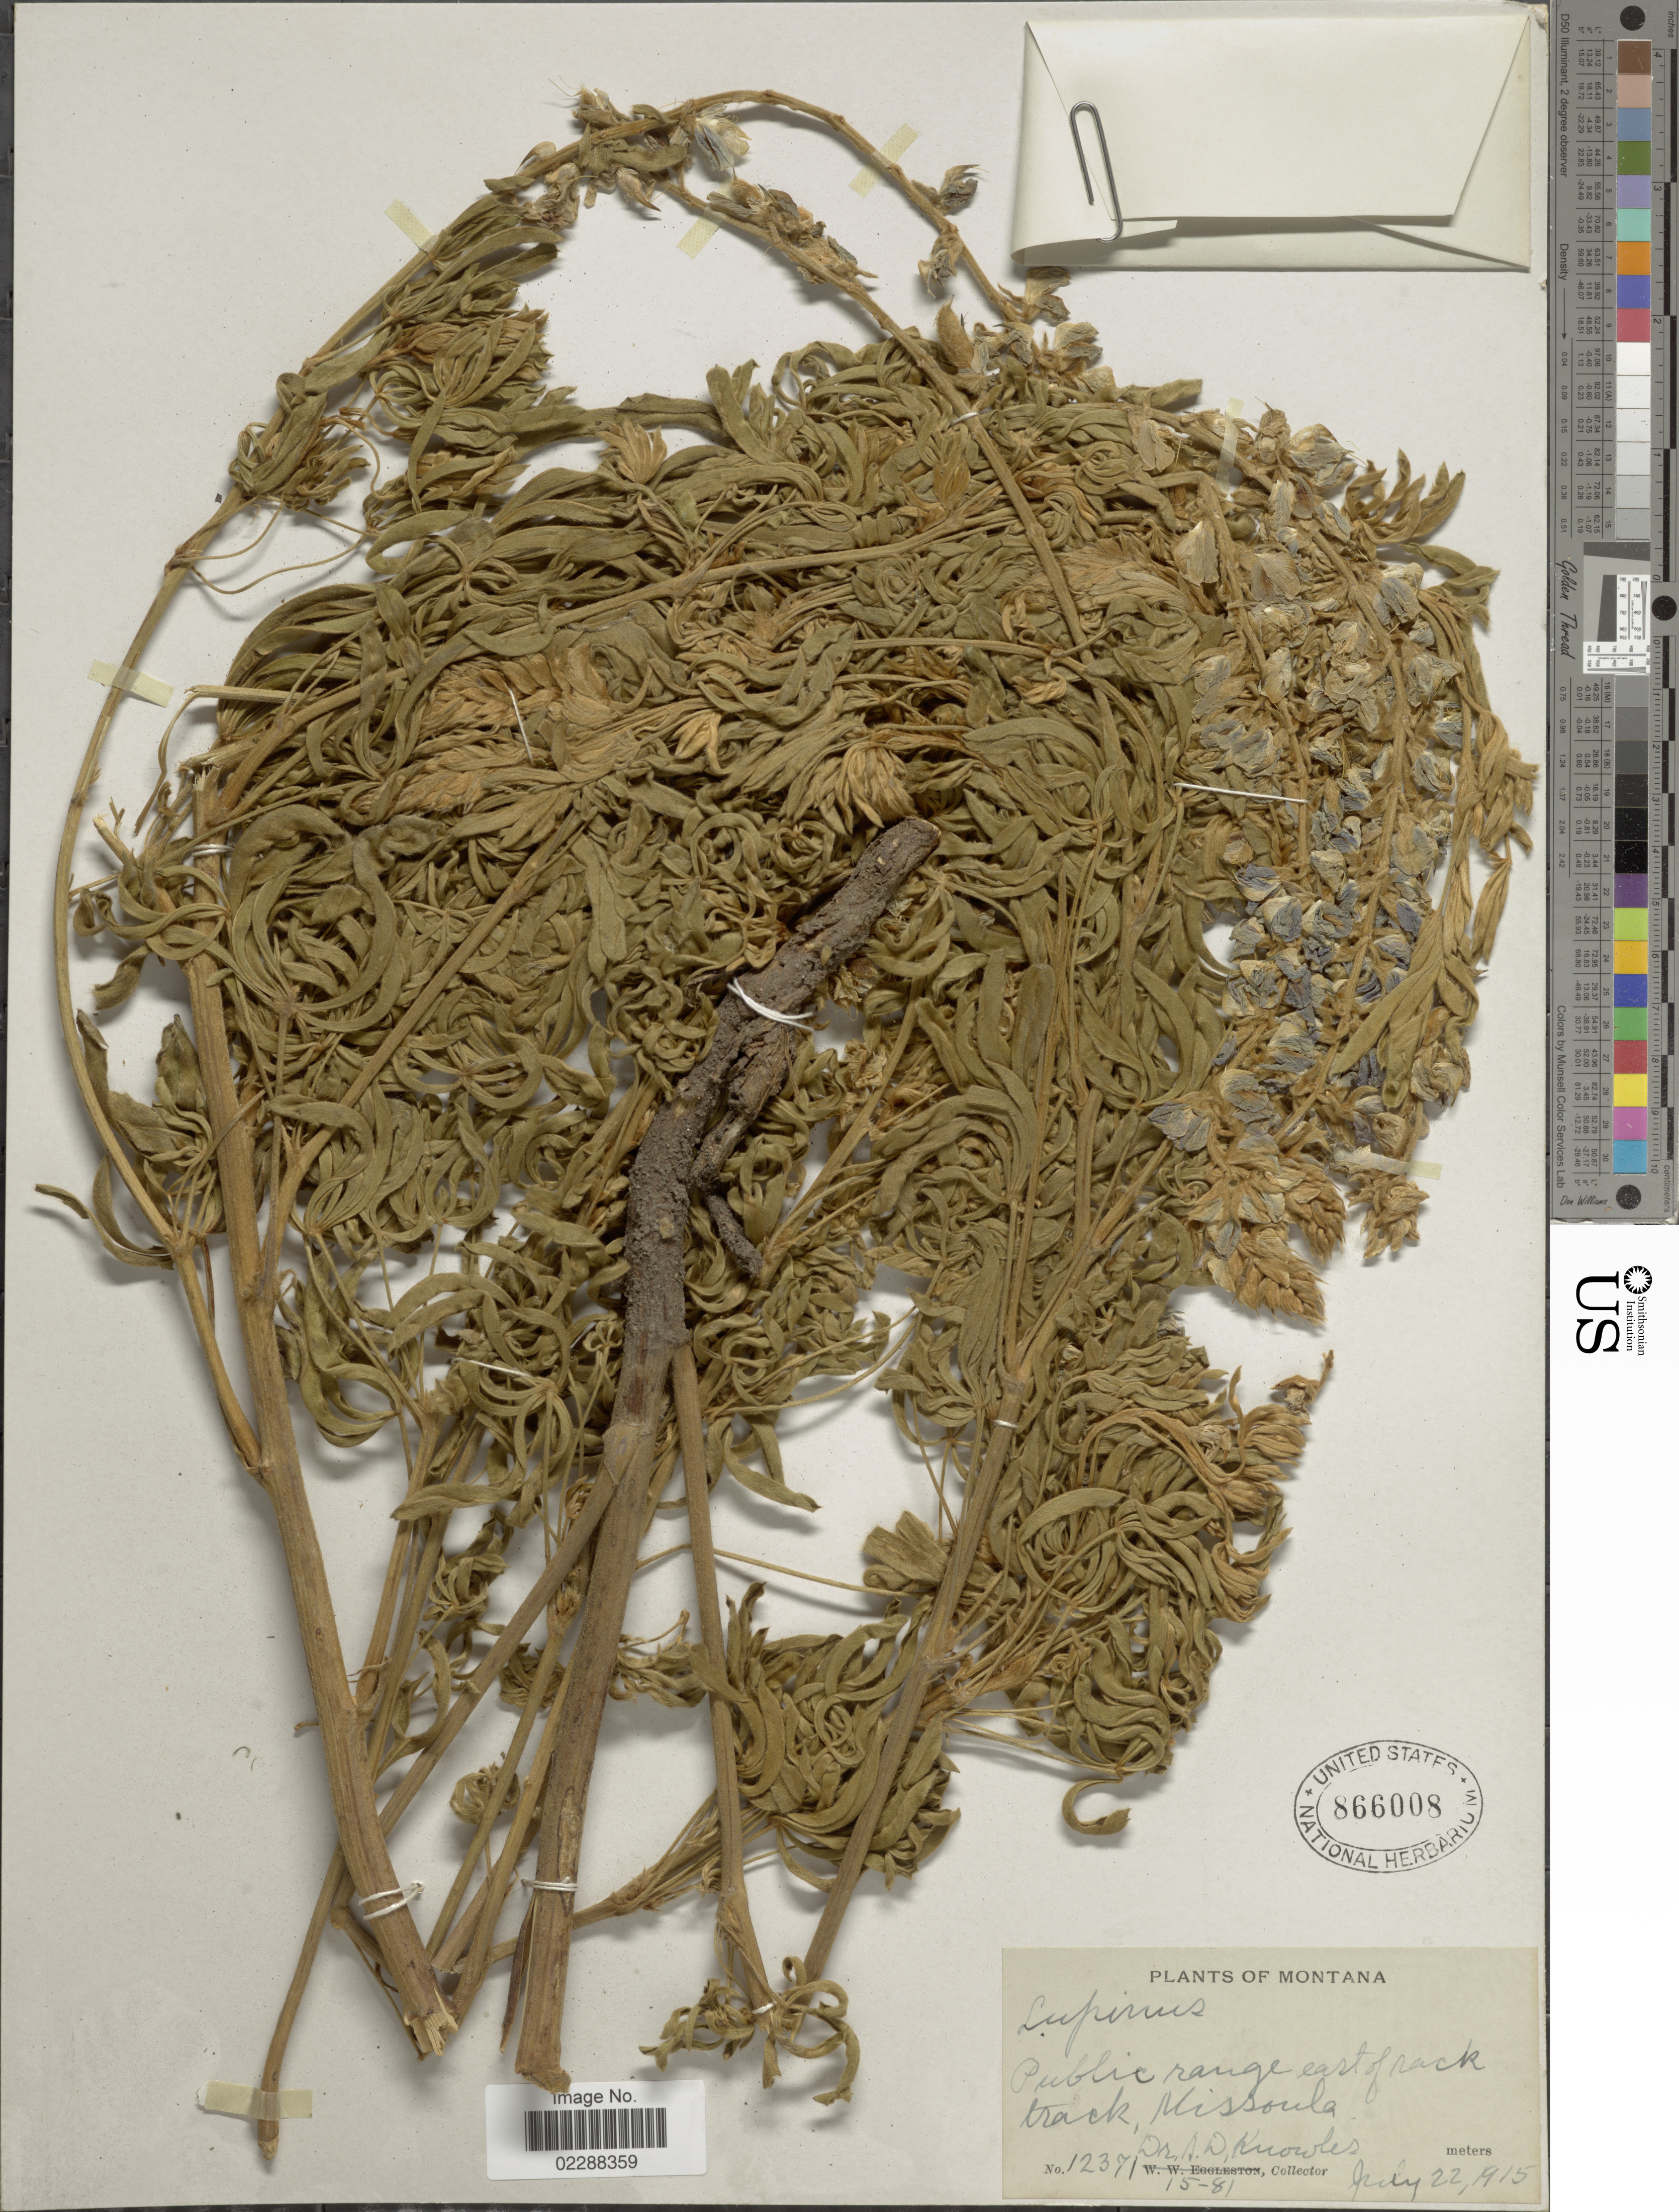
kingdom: Plantae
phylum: Tracheophyta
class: Magnoliopsida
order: Fabales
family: Fabaceae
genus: Lupinus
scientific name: Lupinus sp.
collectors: A. Knowles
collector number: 12371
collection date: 1915-07-22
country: United States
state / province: Montana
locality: Public range east of Rack track, Missoula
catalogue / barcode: US 866008